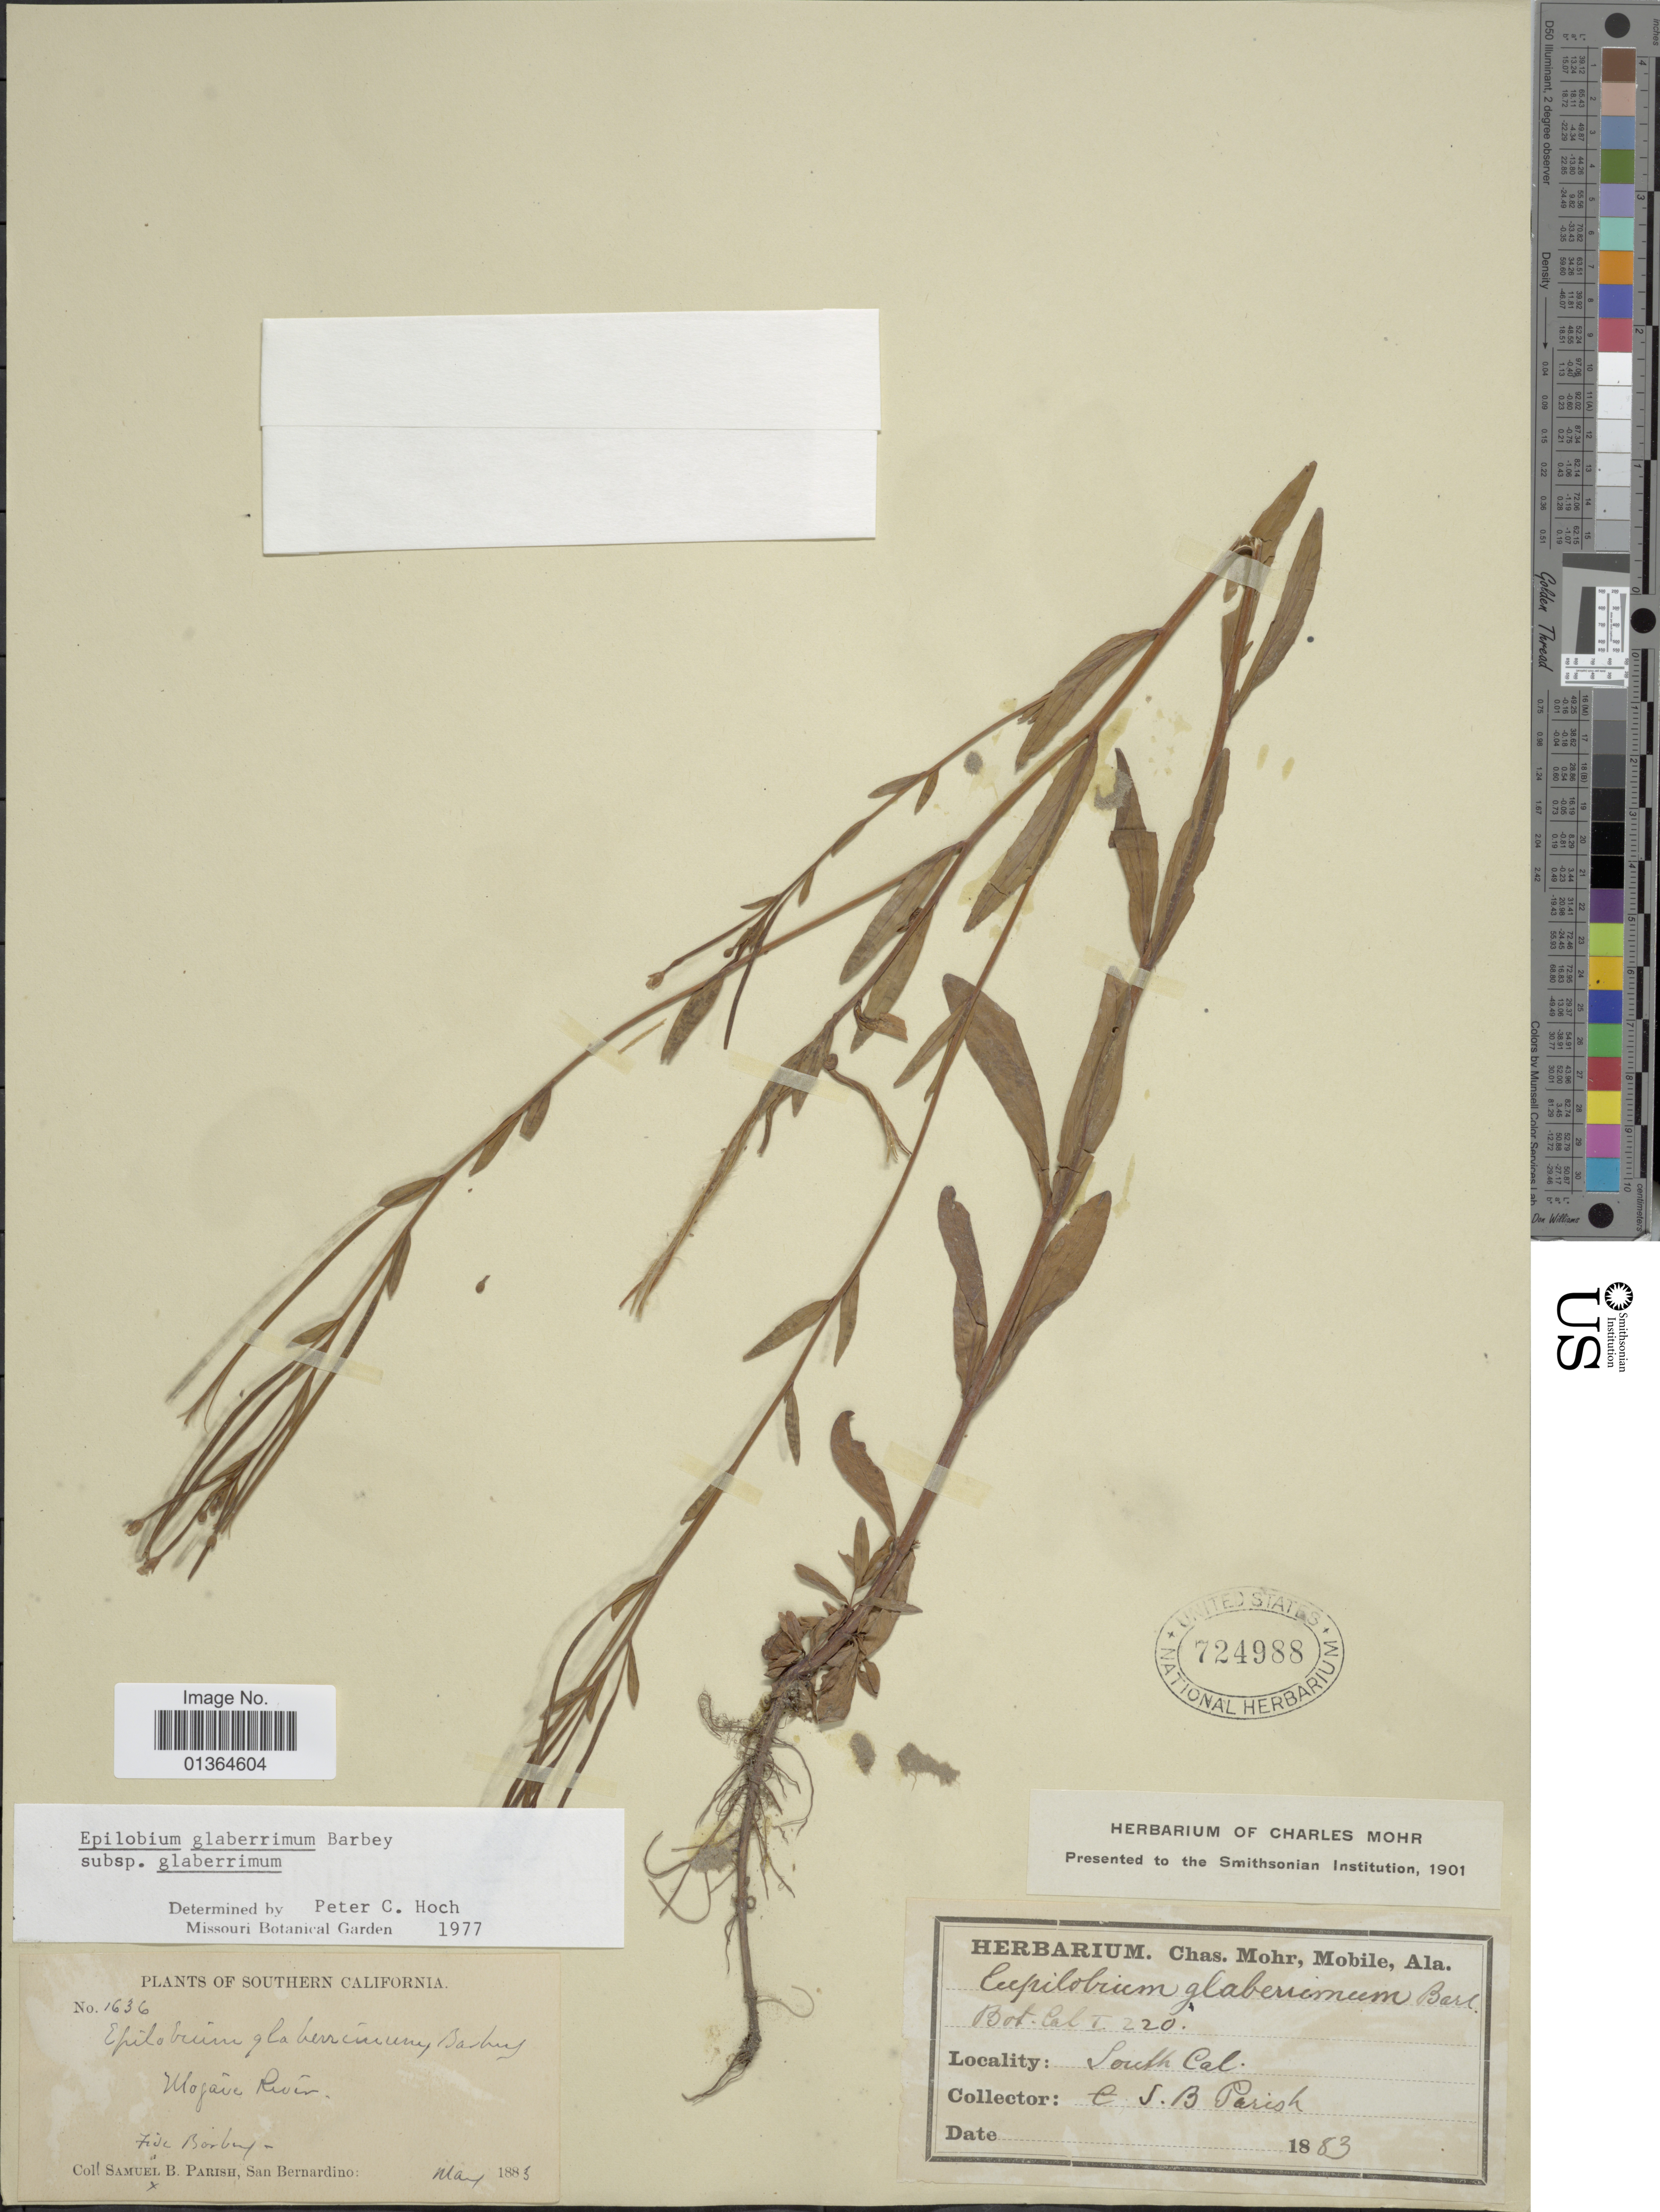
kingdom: Plantae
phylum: Tracheophyta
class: Magnoliopsida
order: Myrtales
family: Onagraceae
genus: Epilobium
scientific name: Epilobium glaberrimum subsp. glaberrimum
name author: Barbey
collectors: S. B. Parish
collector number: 1636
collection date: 1883-05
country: United States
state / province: California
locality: Southern California. Mojave River.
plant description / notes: Corrected "Mogave" to Mojave.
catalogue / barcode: US 724988